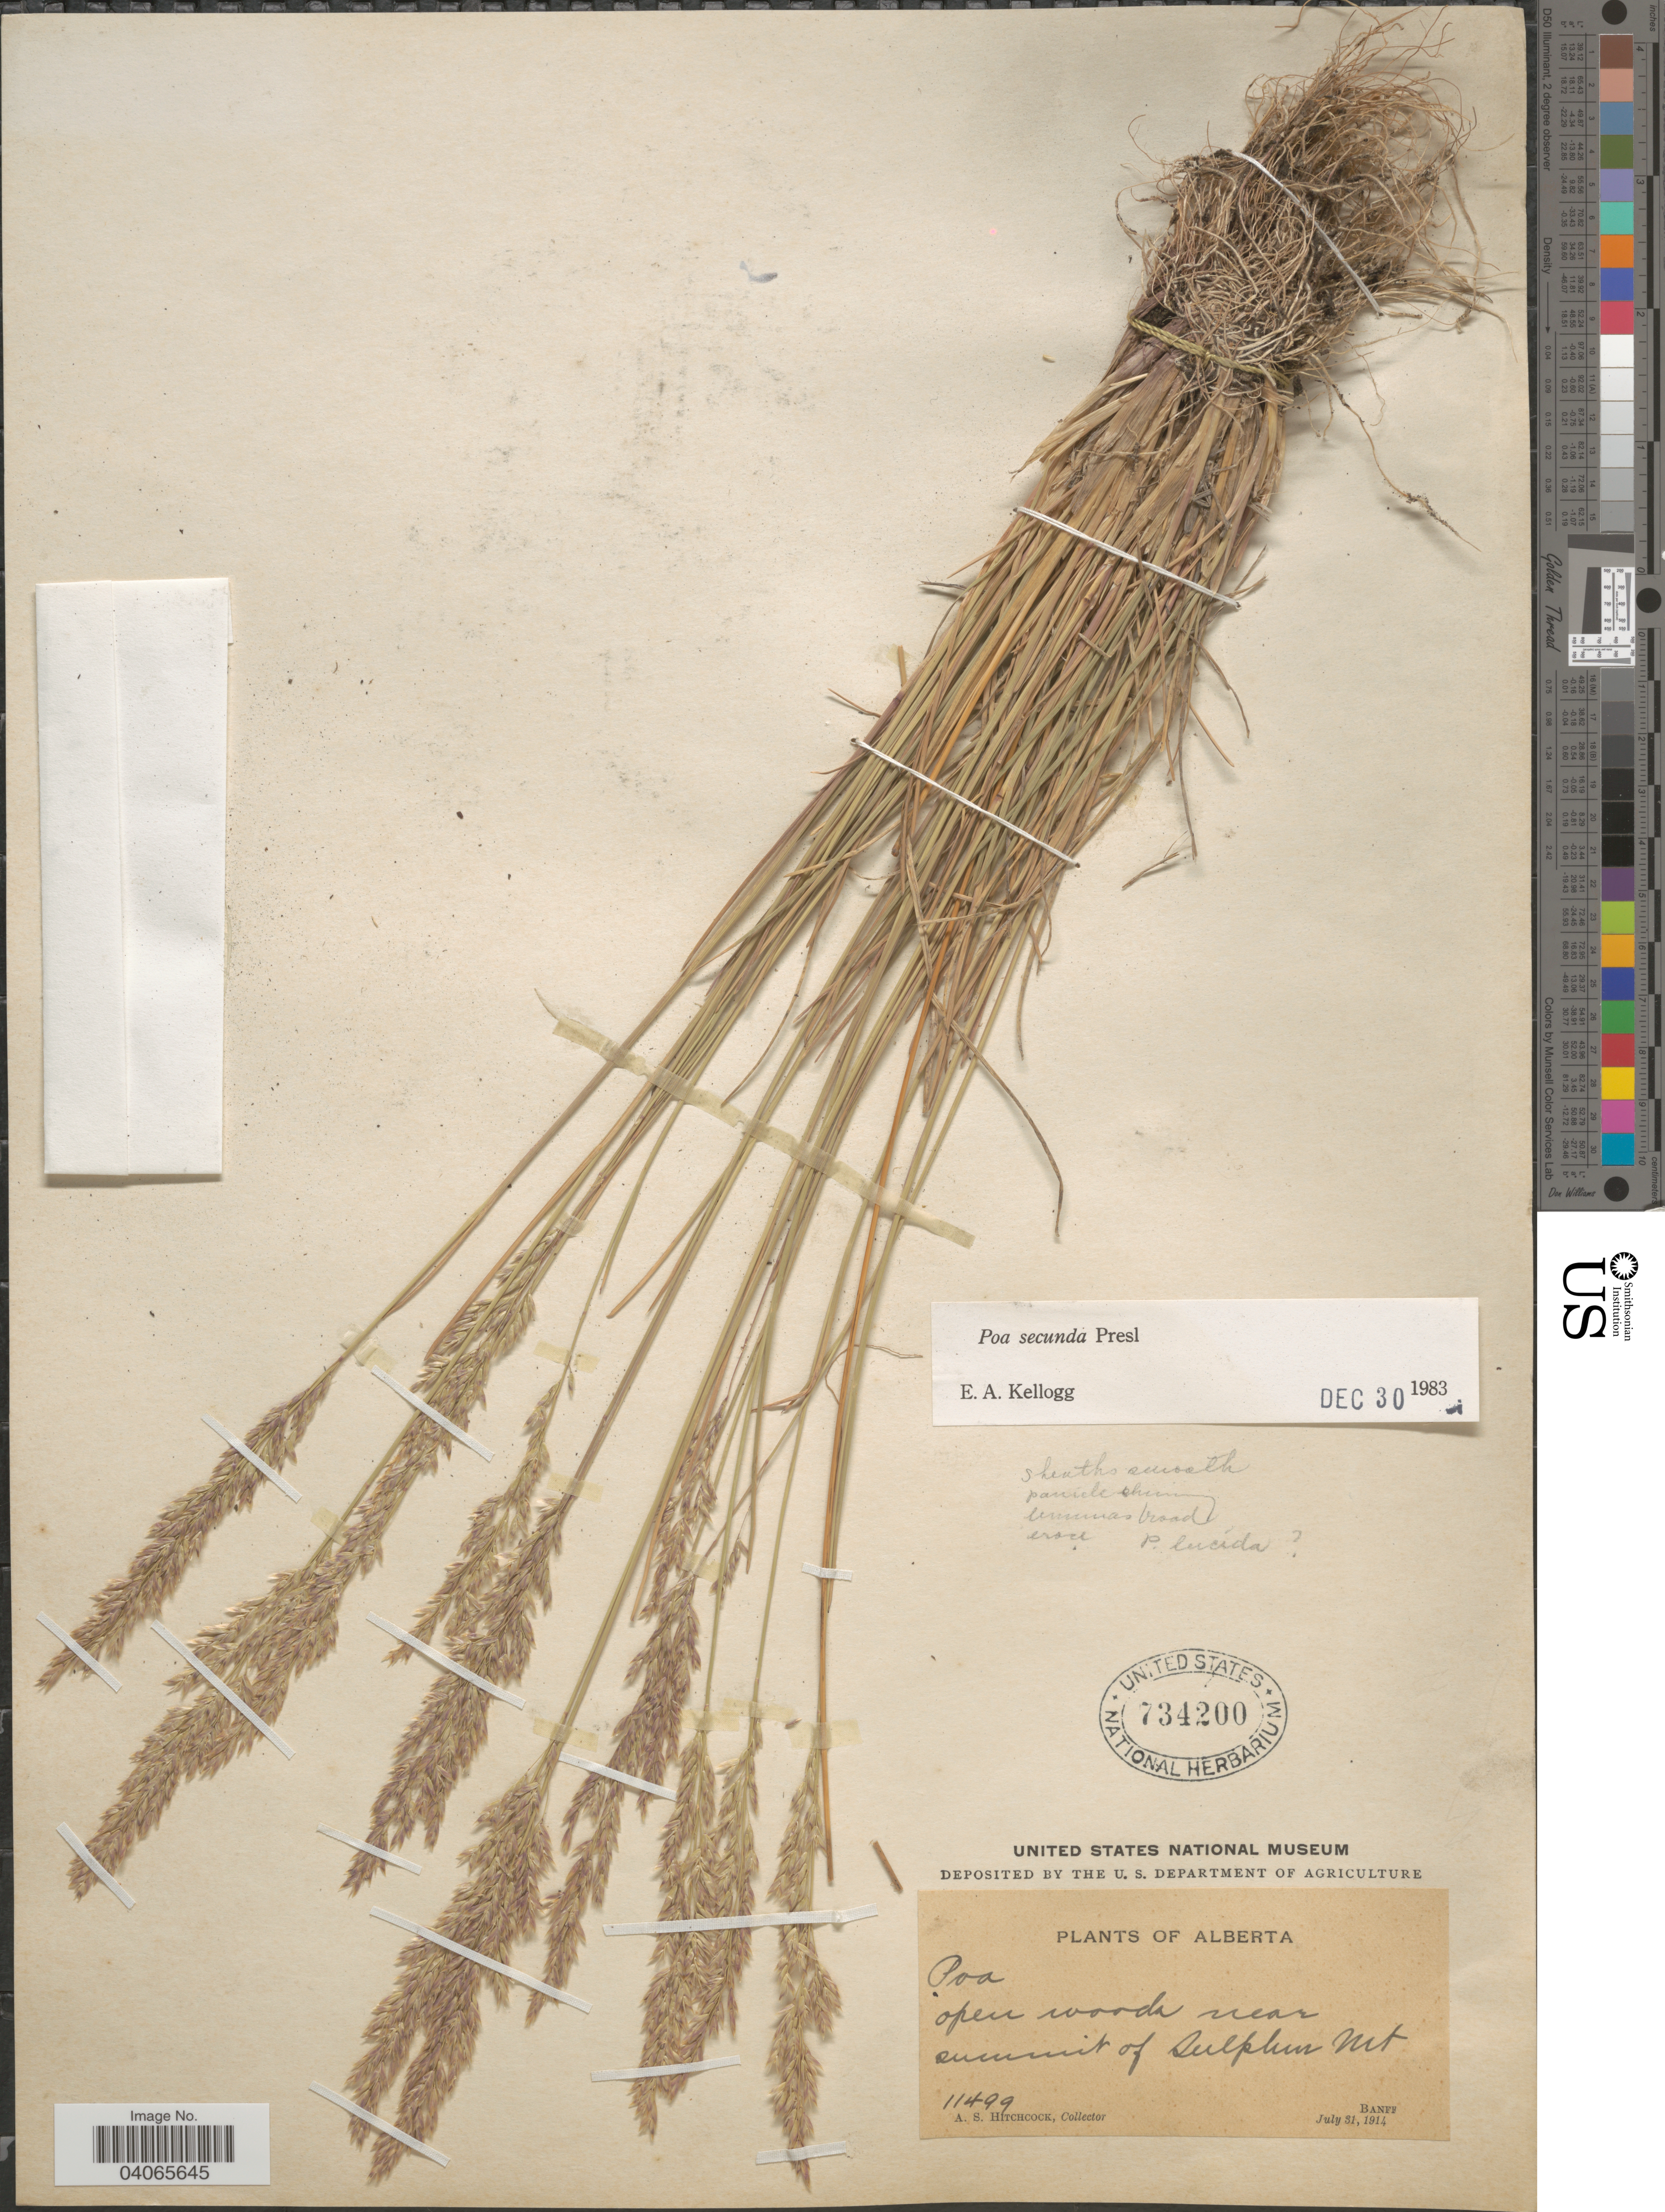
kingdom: Plantae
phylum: Tracheophyta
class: Liliopsida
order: Poales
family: Poaceae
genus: Poa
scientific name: Poa secunda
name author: J. Presl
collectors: A. S. Hitchcock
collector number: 11499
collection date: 1914-07-31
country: Canada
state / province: Alberta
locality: Open woods near summit of Sulphur Mt. Banff.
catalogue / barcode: US 734200